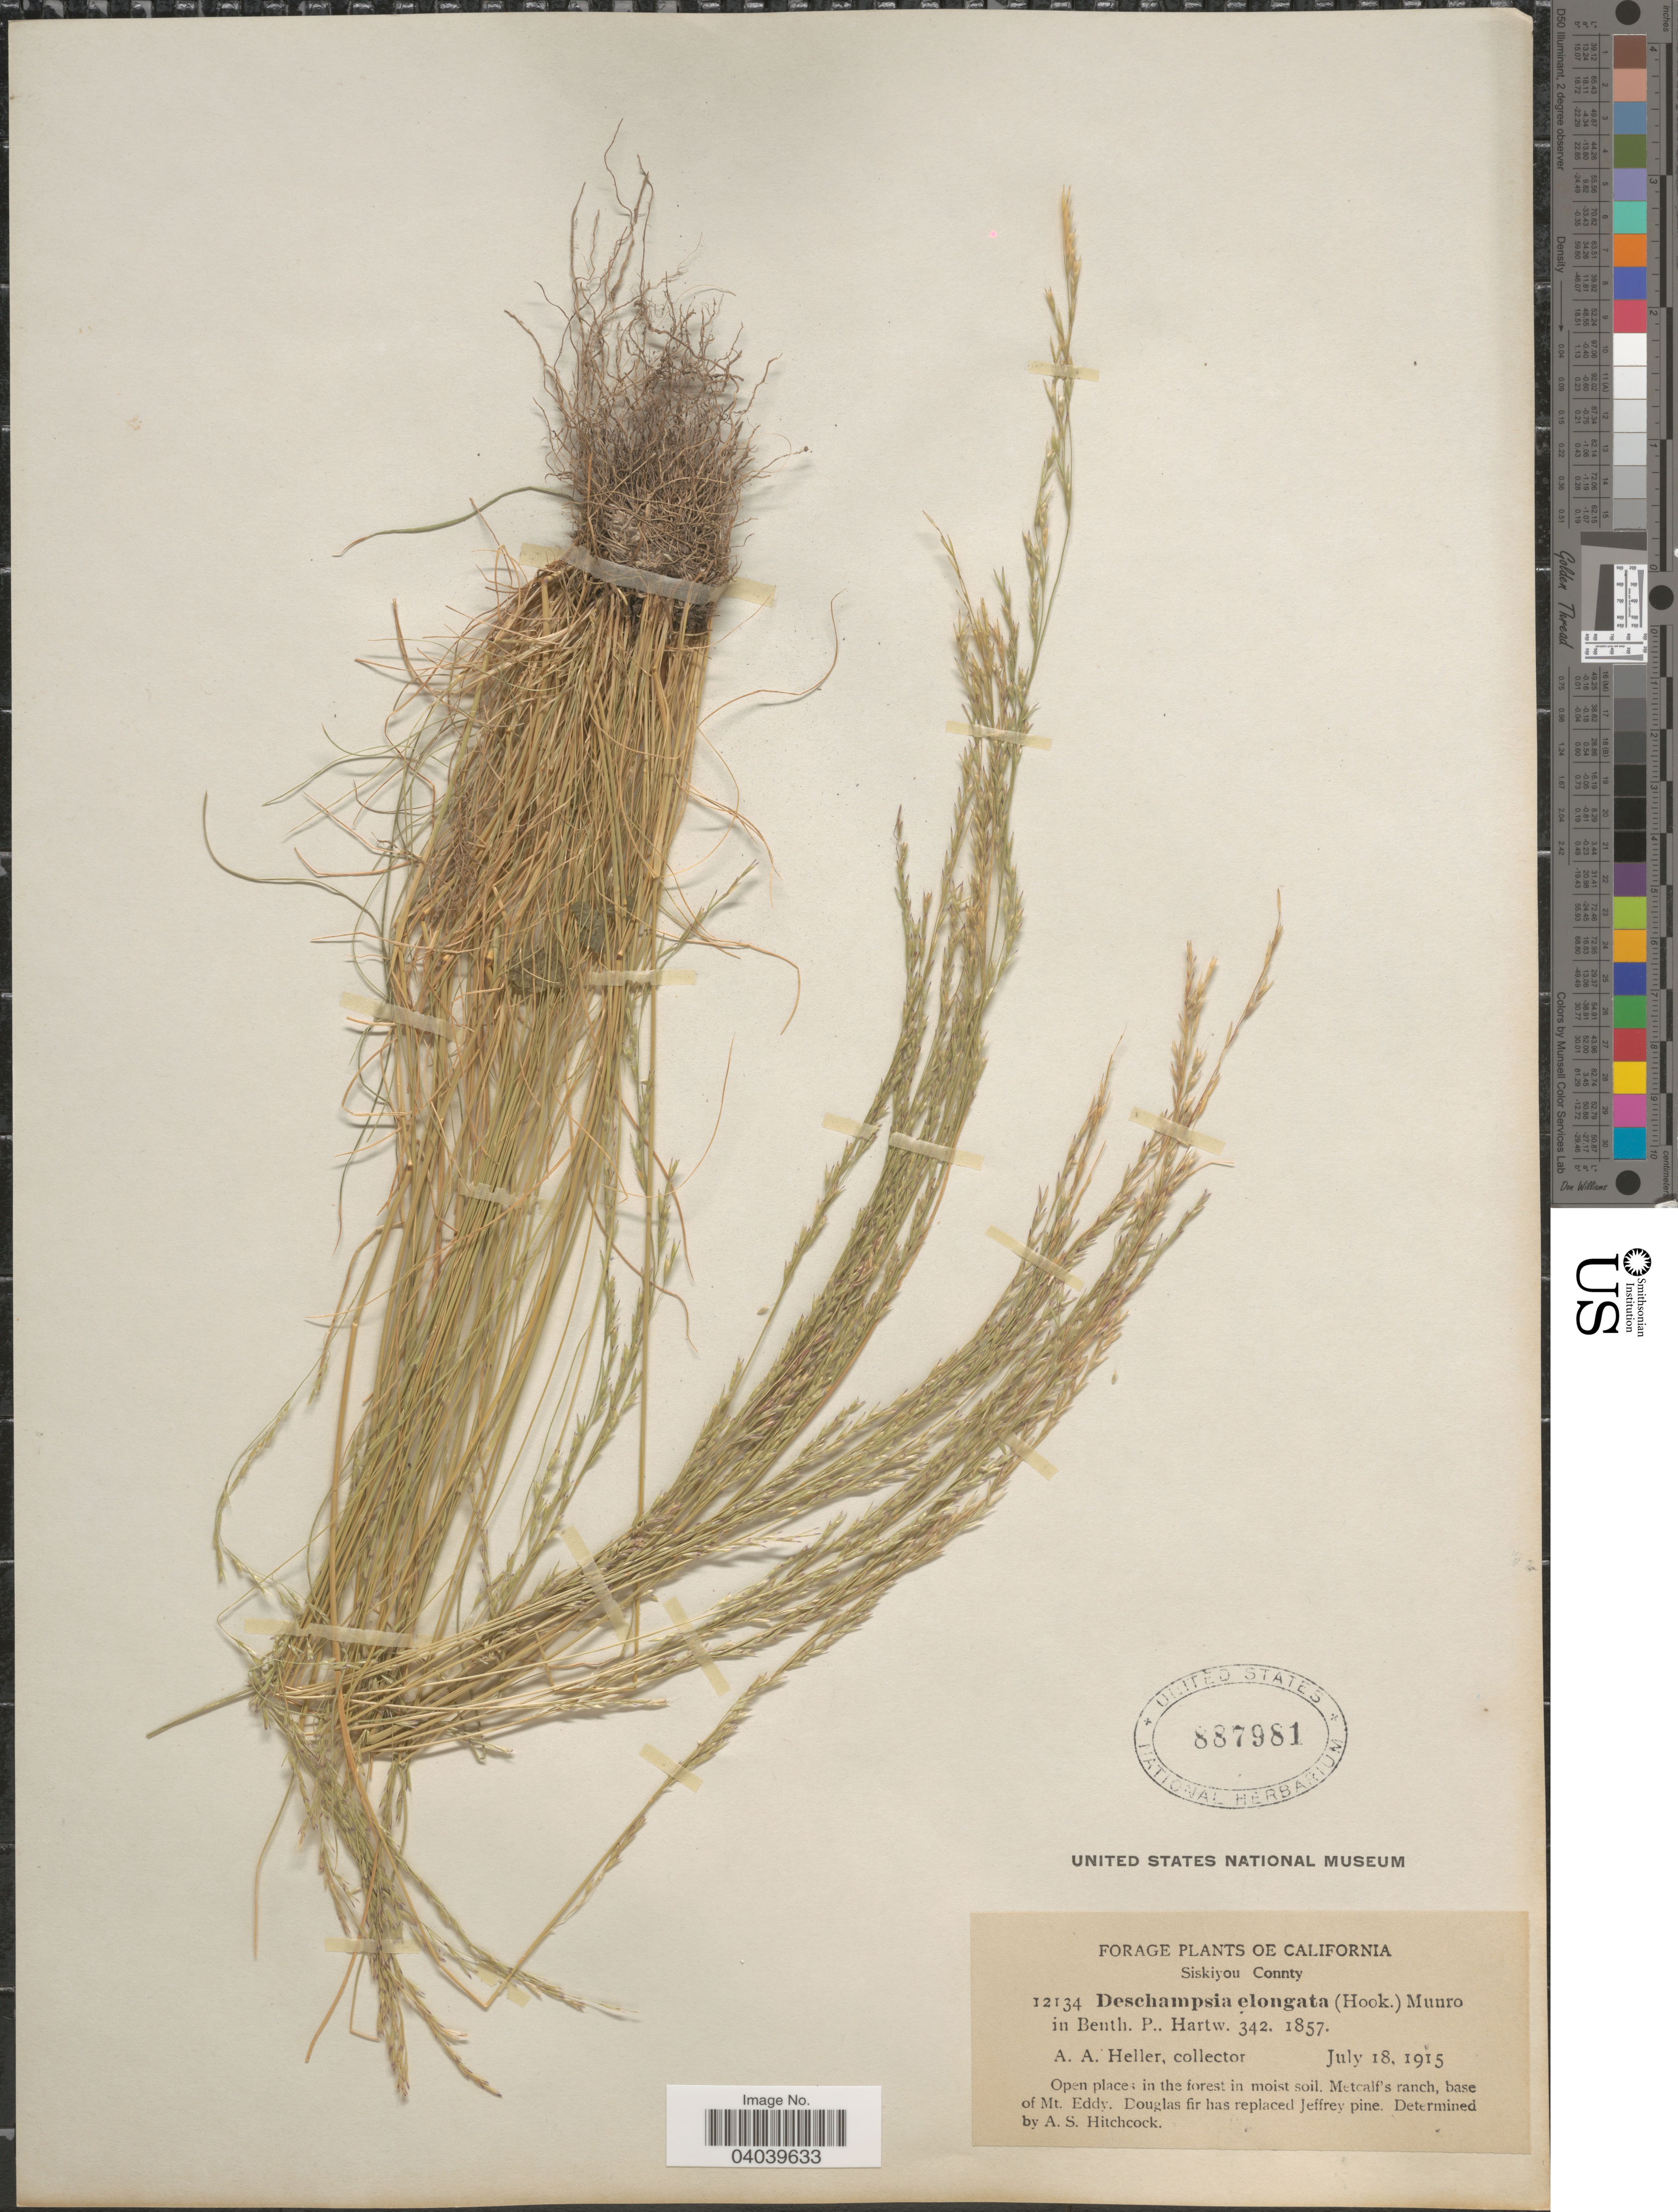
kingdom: Plantae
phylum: Tracheophyta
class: Liliopsida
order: Poales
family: Poaceae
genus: Deschampsia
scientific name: Deschampsia elongata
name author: (Hook.) Munro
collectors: A. A. Heller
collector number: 12134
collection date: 1915-07-18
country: United States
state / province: California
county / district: Siskiyou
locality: Siskiyou County. Open places in the forest in moist soil. Metcalf's ranch, base of Mt. Eddy.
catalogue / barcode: US 887981